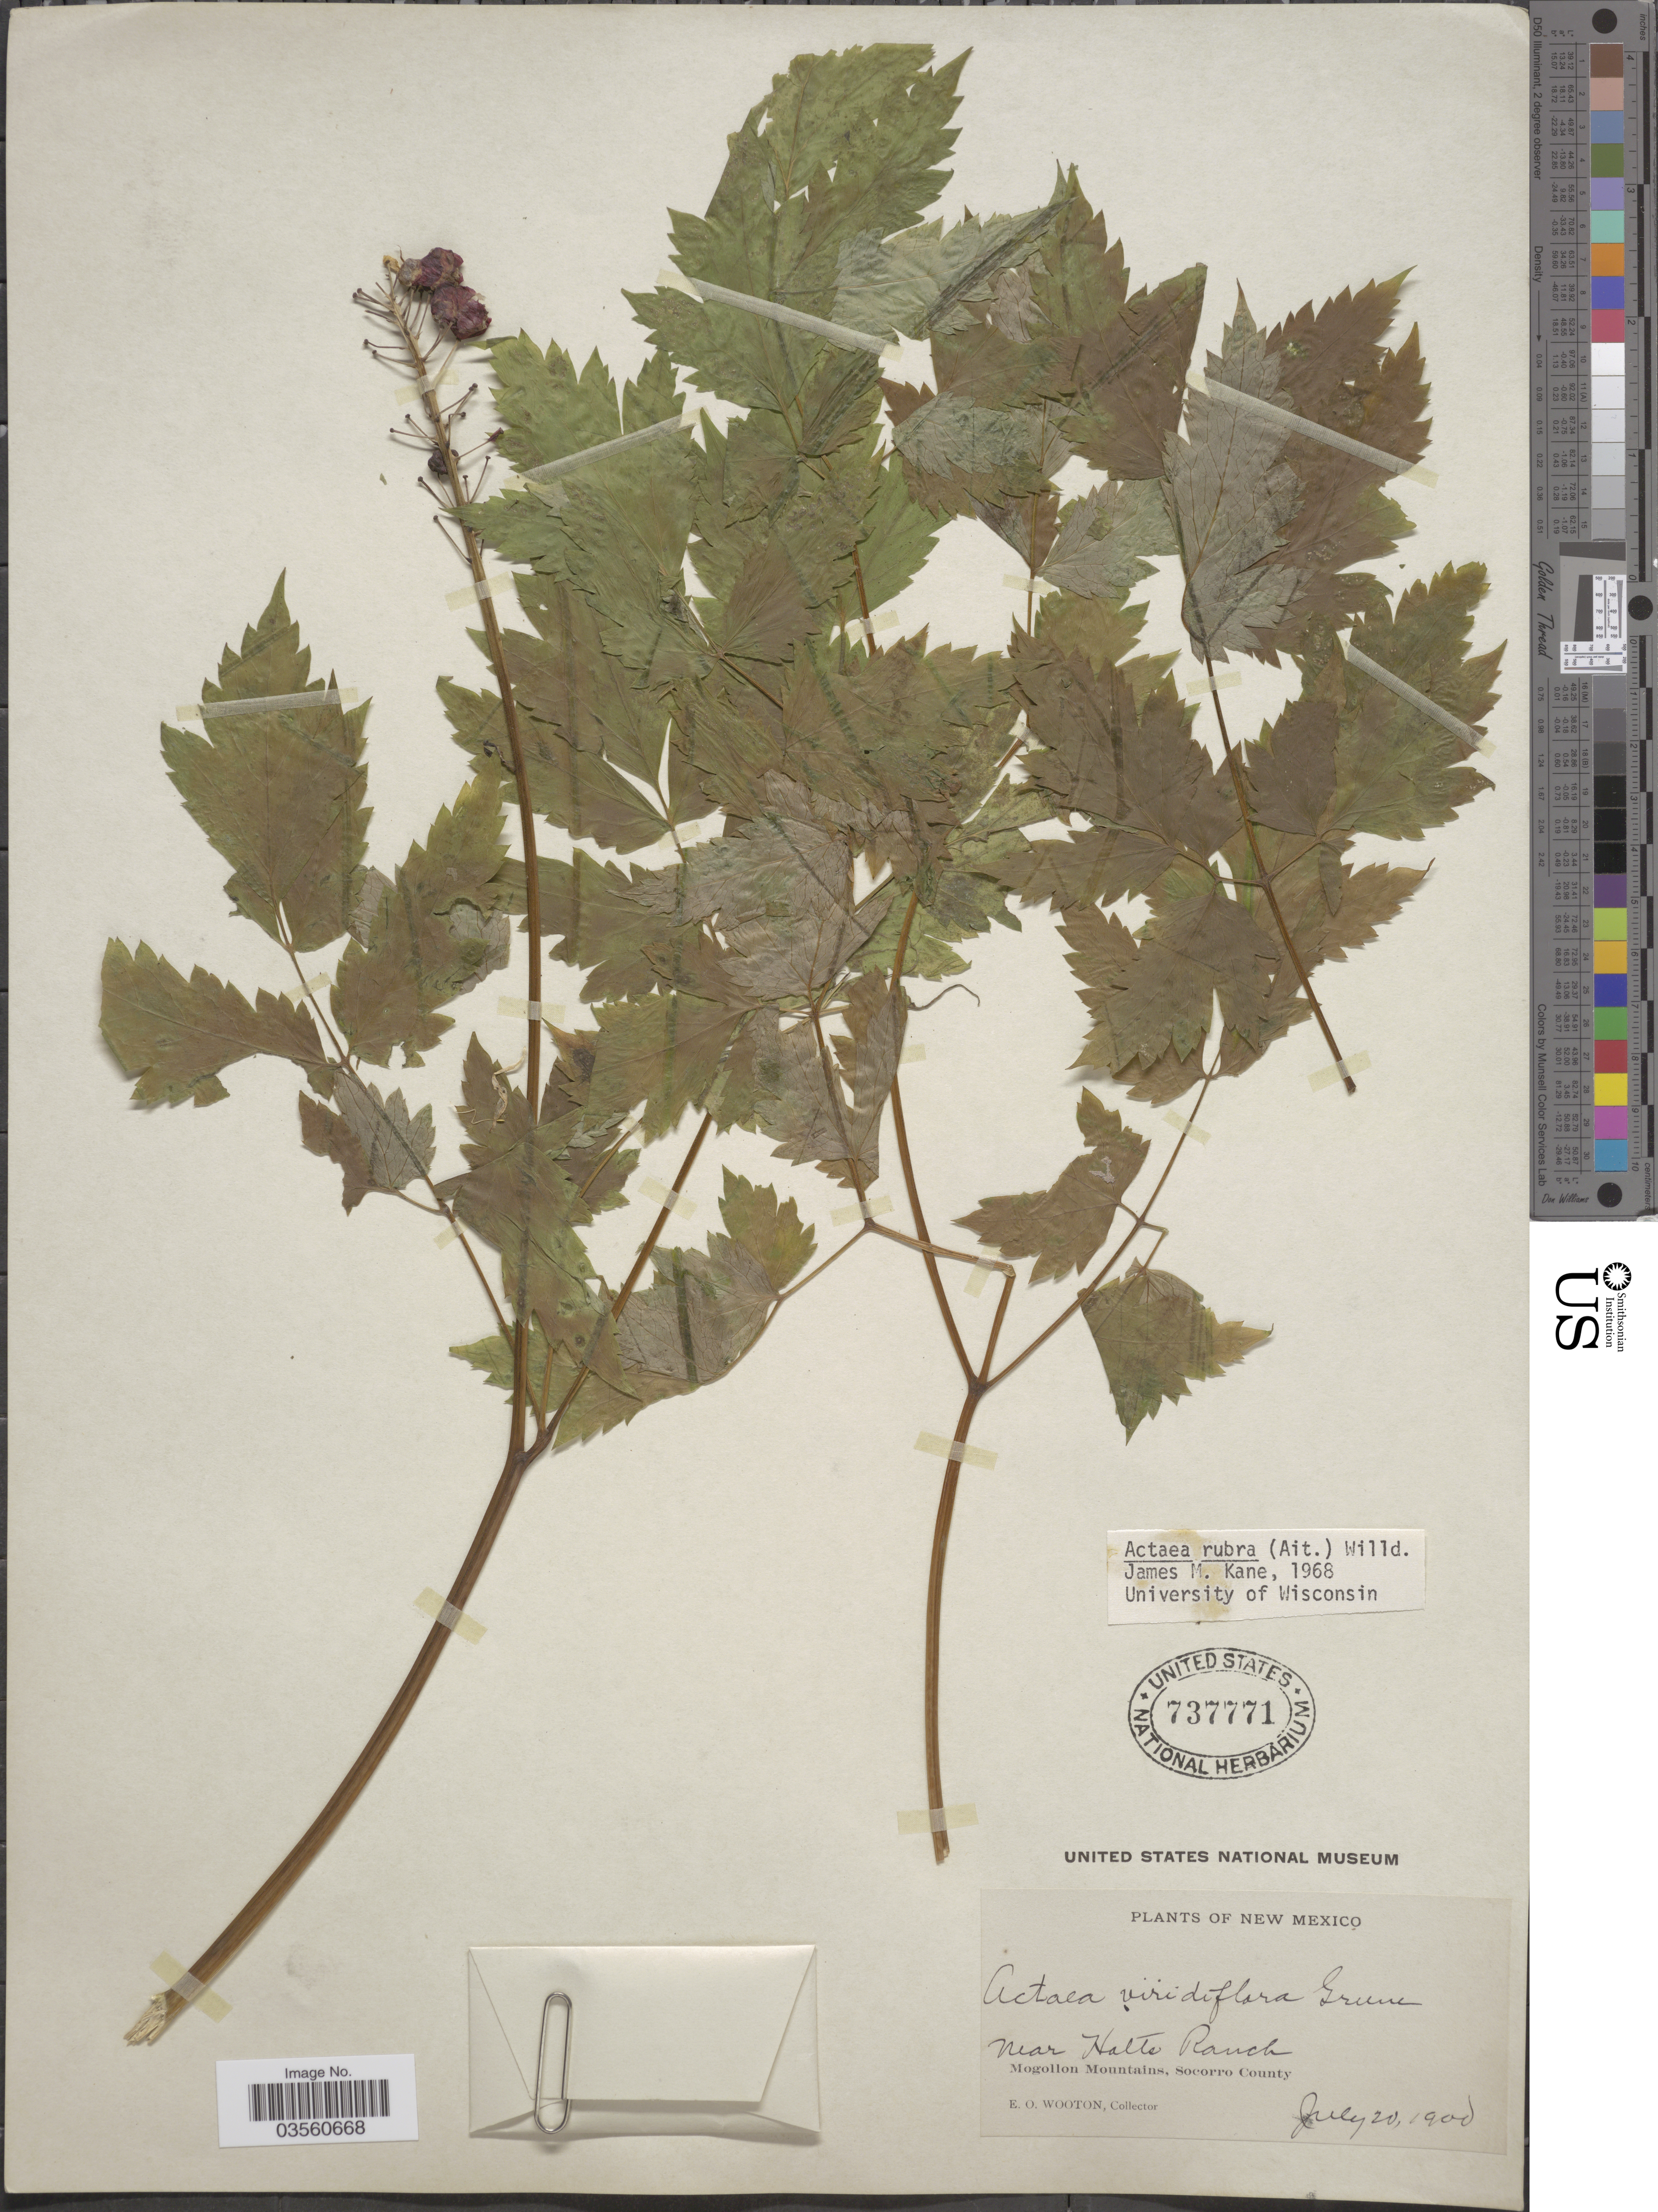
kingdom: Plantae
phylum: Tracheophyta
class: Magnoliopsida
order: Ranunculales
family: Ranunculaceae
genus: Actaea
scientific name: Actaea rubra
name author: (Aiton) Willd.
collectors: E. O. Wooton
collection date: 1900-07-20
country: United States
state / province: New Mexico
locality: Near Halts Ranch. Mogollon Mountains, Socorro County.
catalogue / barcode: US 737771